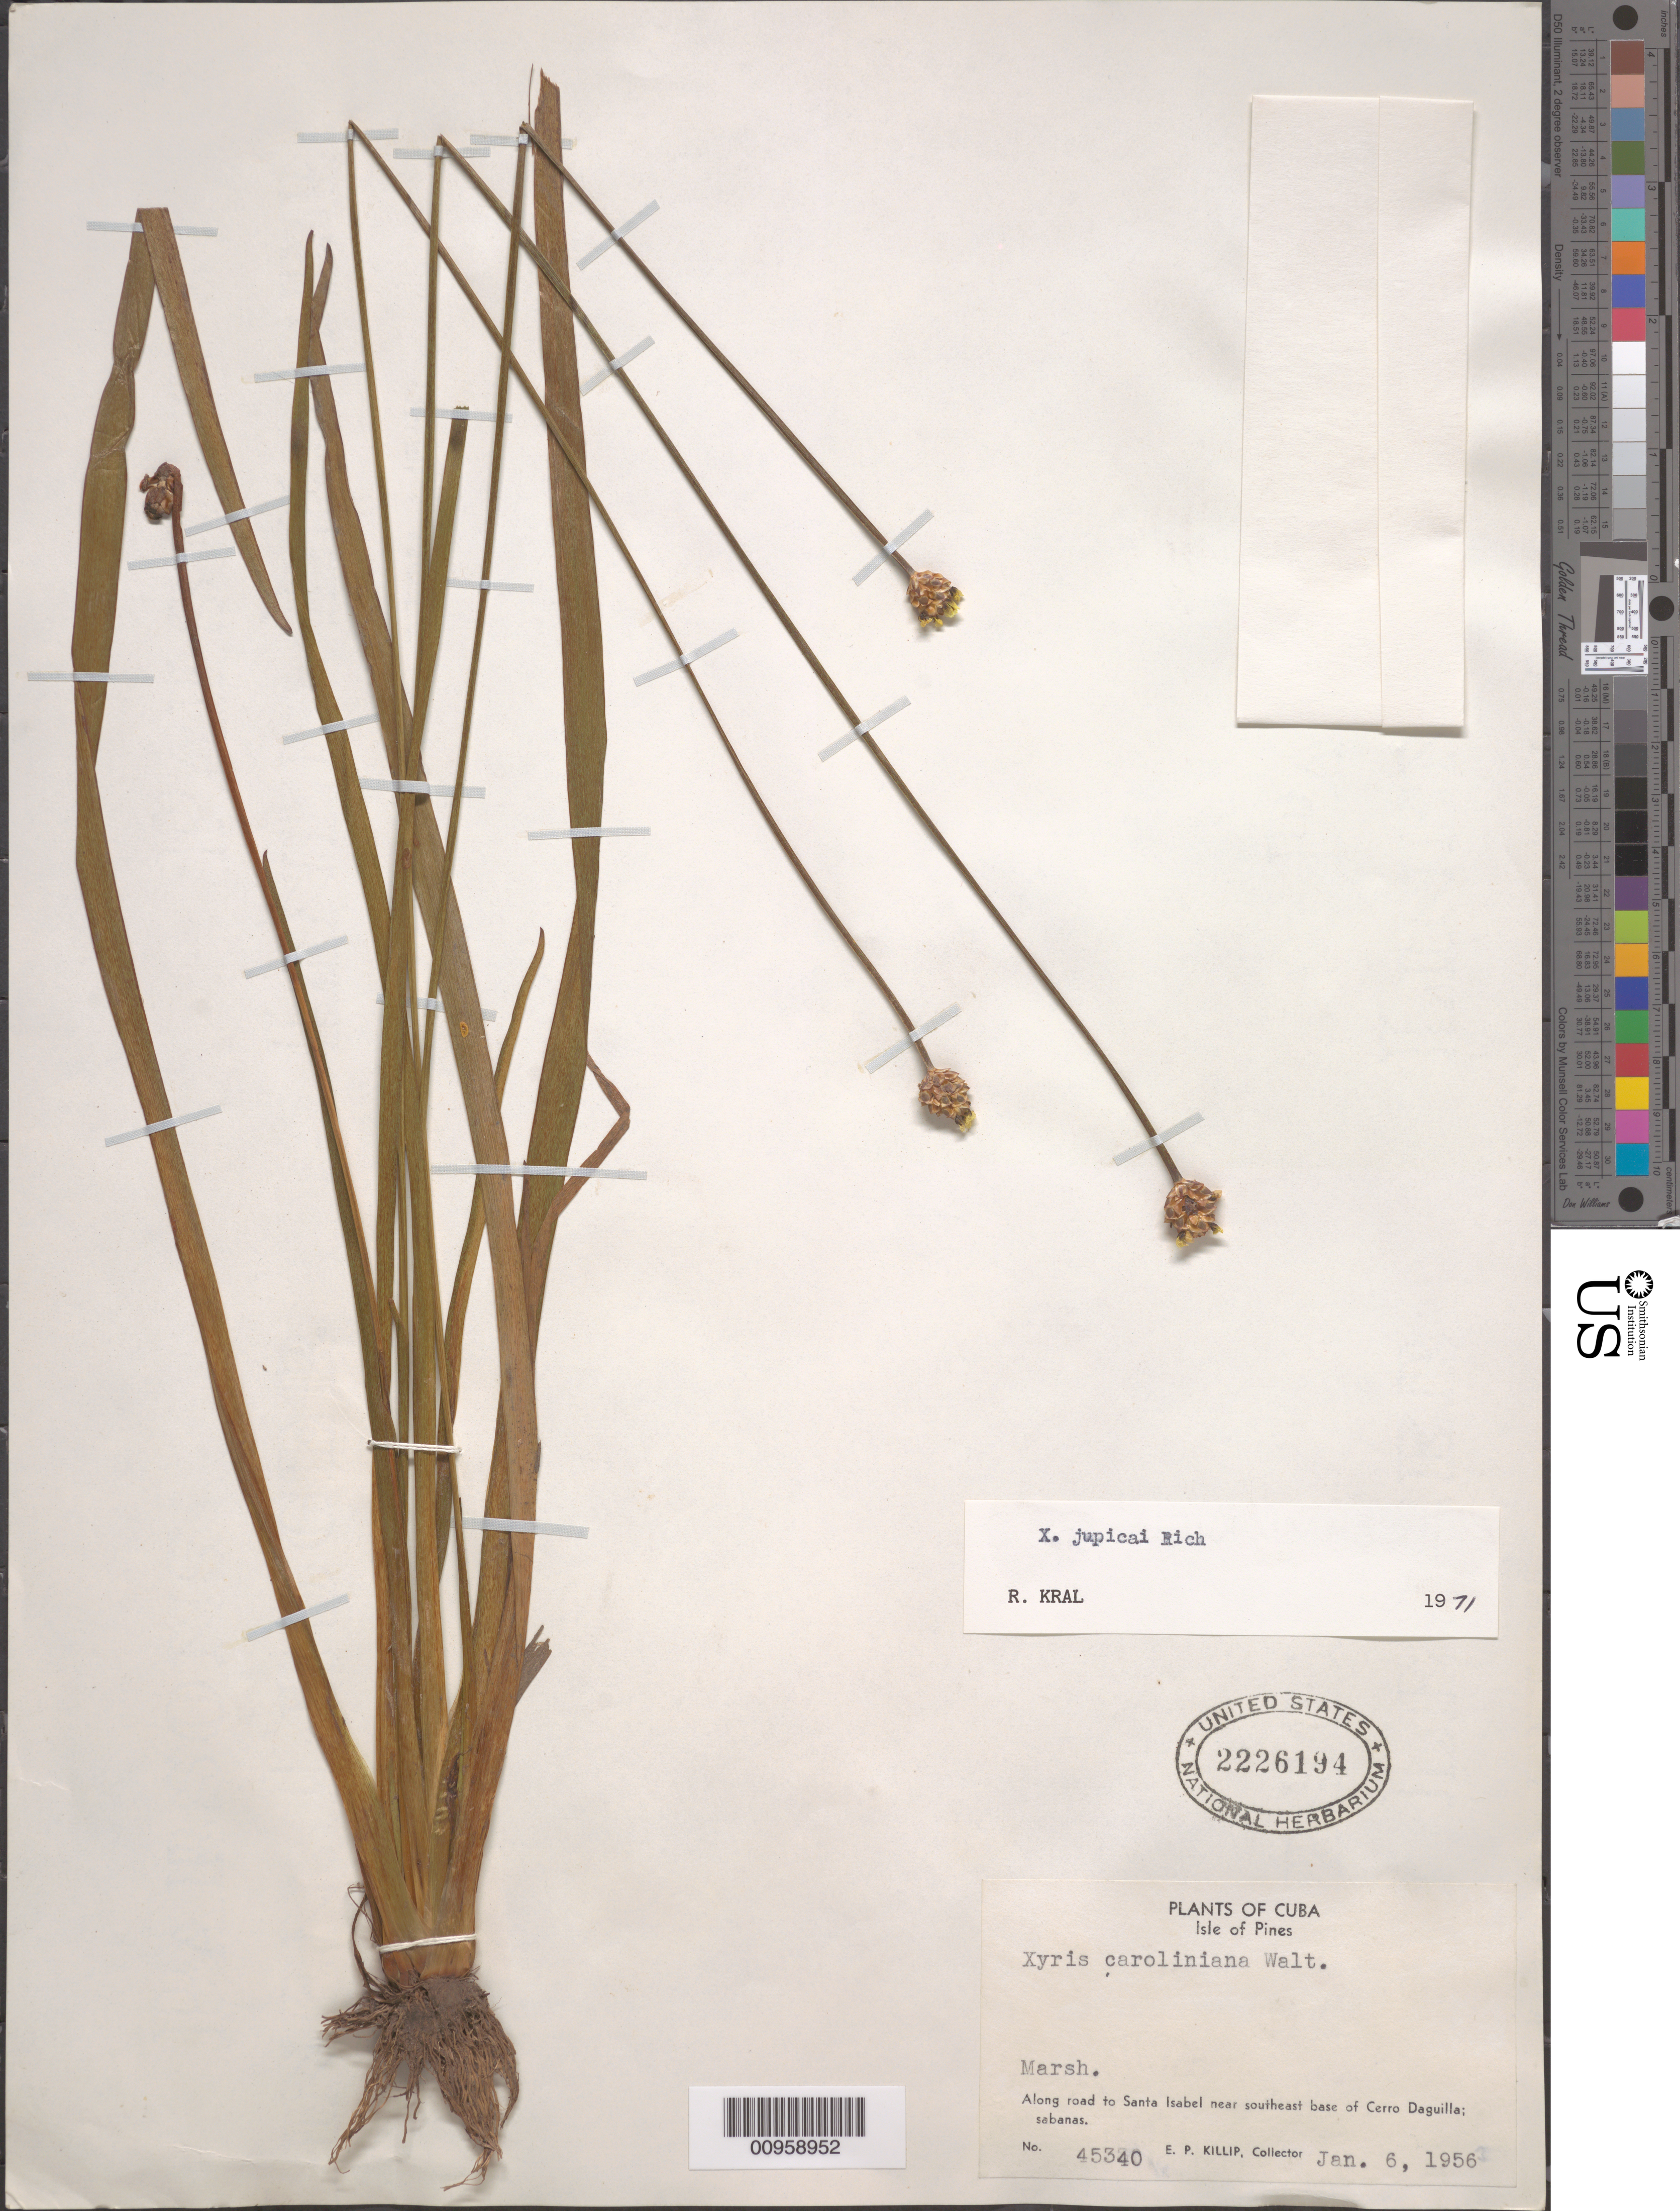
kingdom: Plantae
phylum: Tracheophyta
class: Liliopsida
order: Poales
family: Xyridaceae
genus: Xyris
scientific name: Xyris jupicai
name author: Rich.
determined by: Kral, Robert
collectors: E. P. Killip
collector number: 45340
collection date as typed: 06 Jan 1956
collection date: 1956-01-06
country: Cuba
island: Isla de la Juventud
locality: Isle of Pines, Along road to Santa Isabel near southeast base of Cerro Daguilla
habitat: Marsh; sabanas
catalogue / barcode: US 2226194